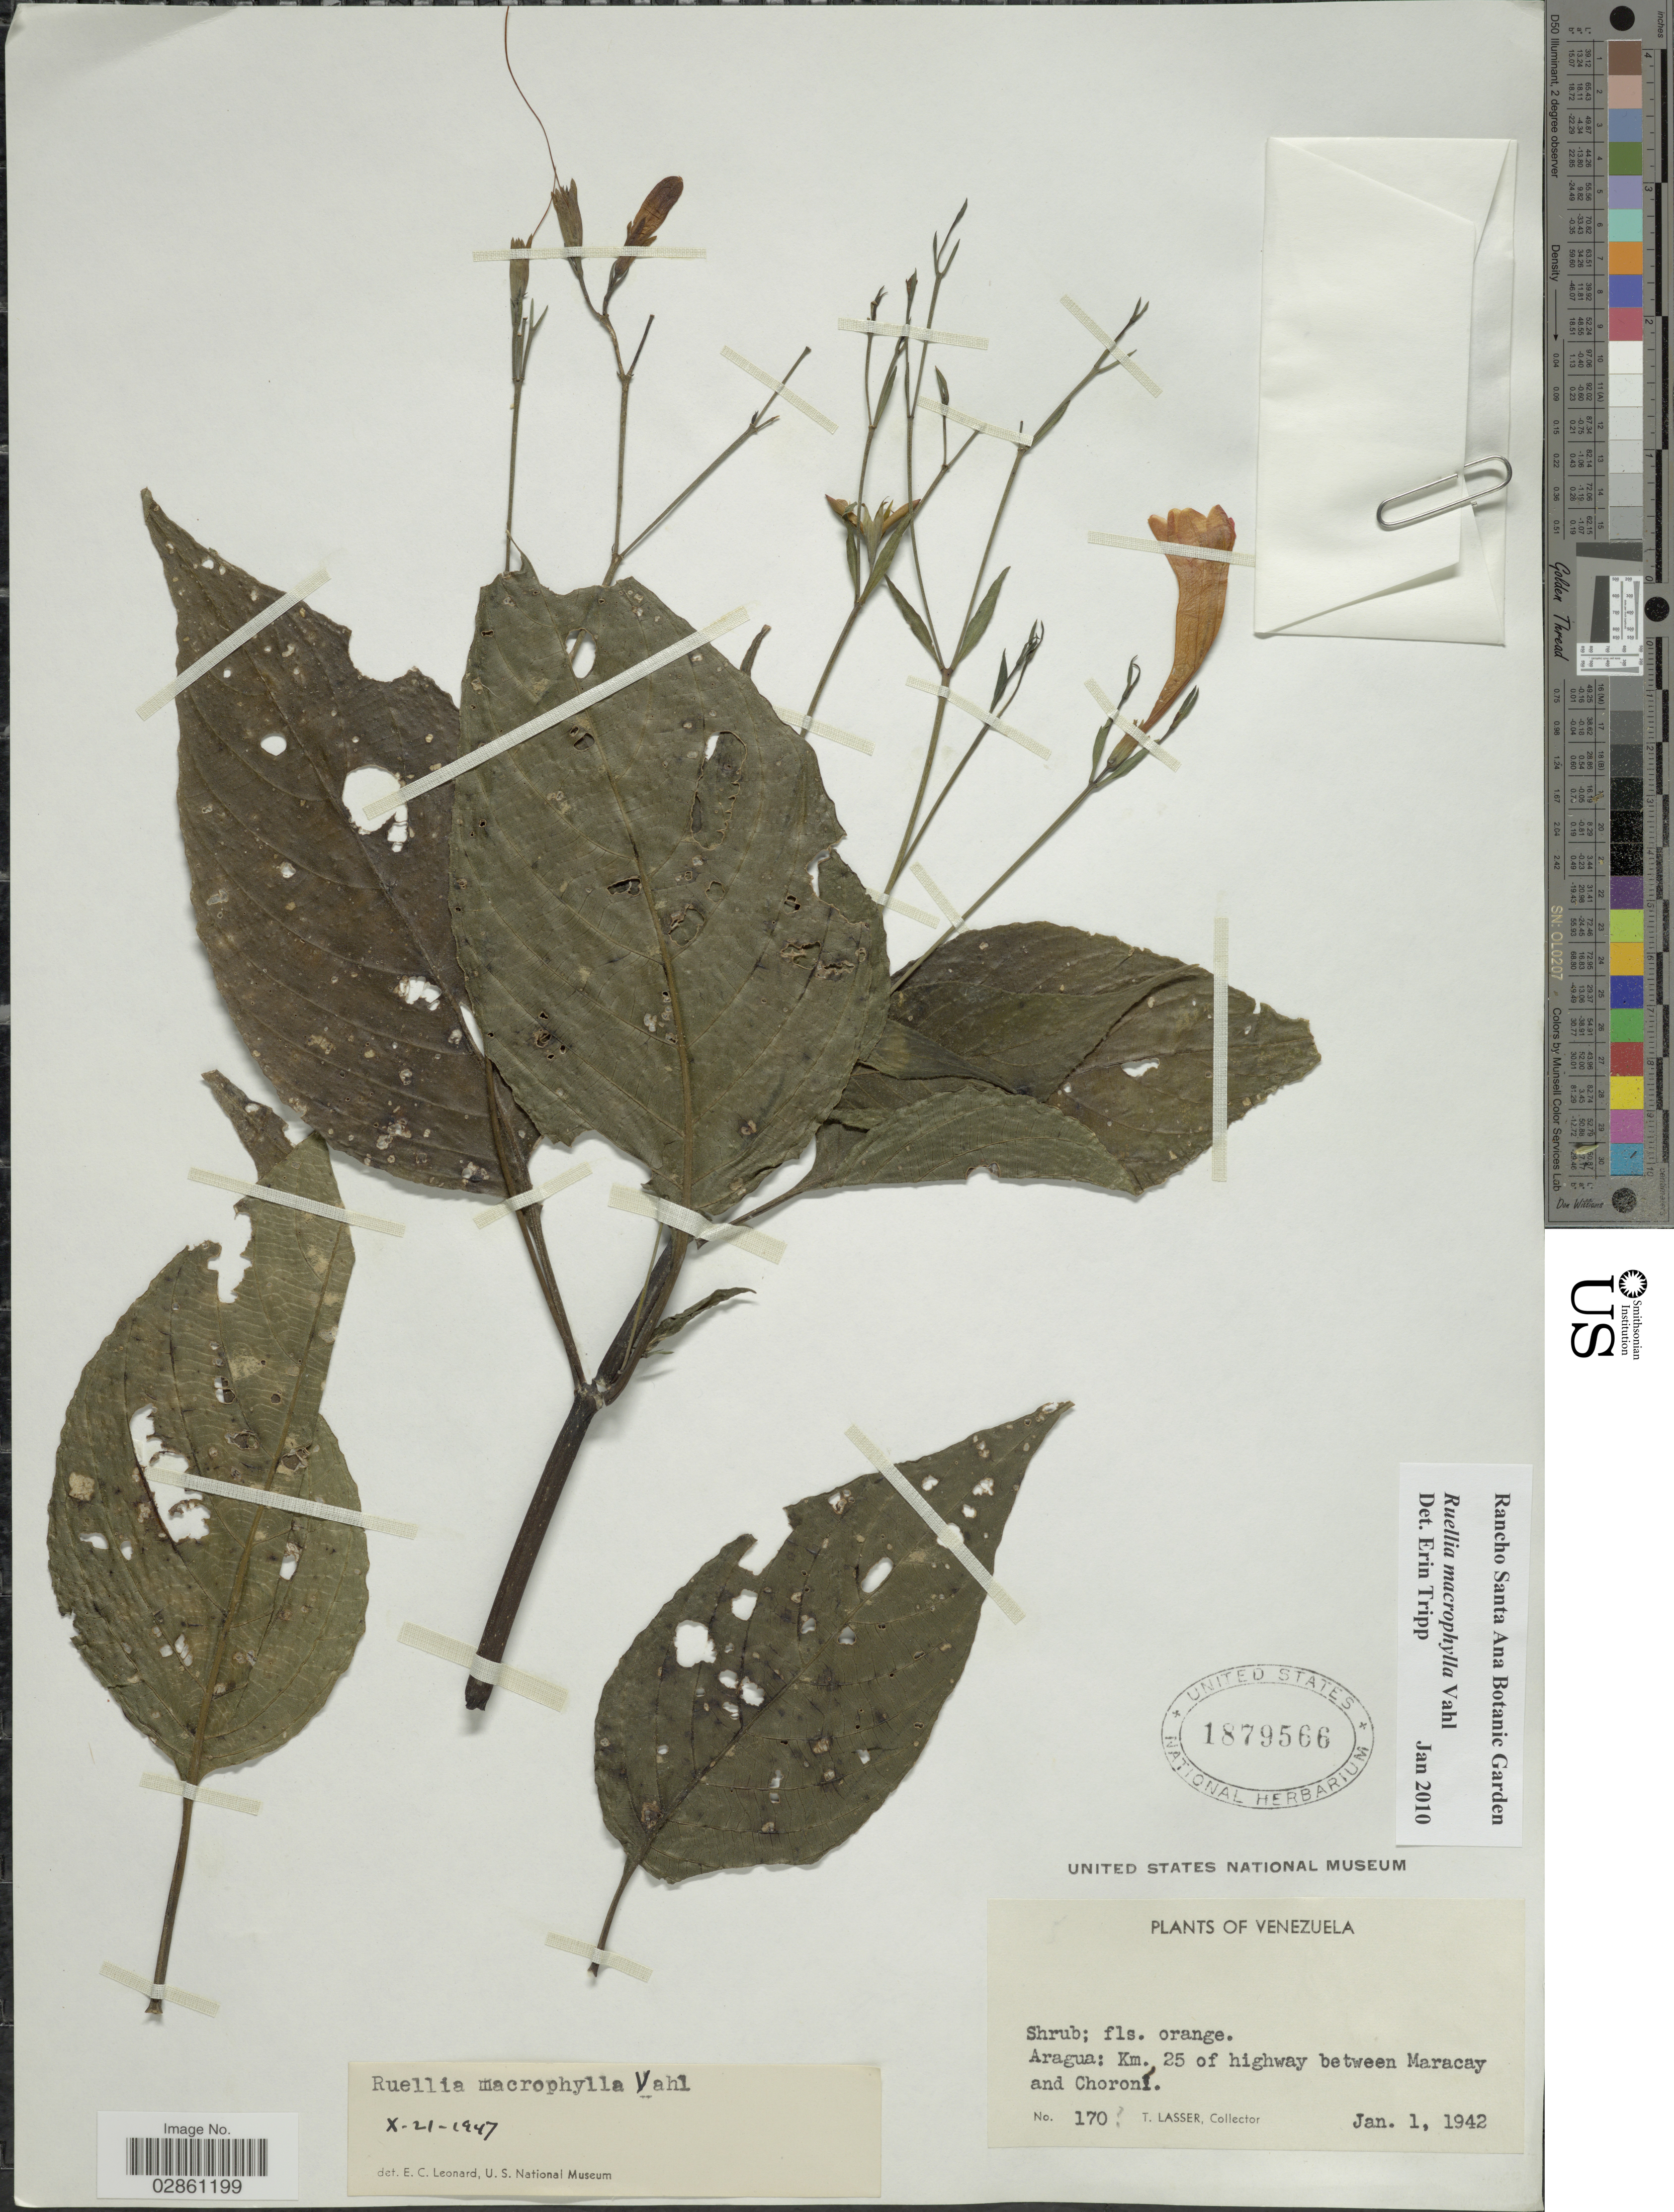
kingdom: Plantae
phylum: Tracheophyta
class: Magnoliopsida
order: Lamiales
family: Acanthaceae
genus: Ruellia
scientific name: Ruellia macrophylla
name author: Vahl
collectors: T. Lasser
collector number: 170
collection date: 1942-01-01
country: Venezuela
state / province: Aragua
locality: Km. 25 of highway between Maracay and Choroní.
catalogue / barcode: US 1879566